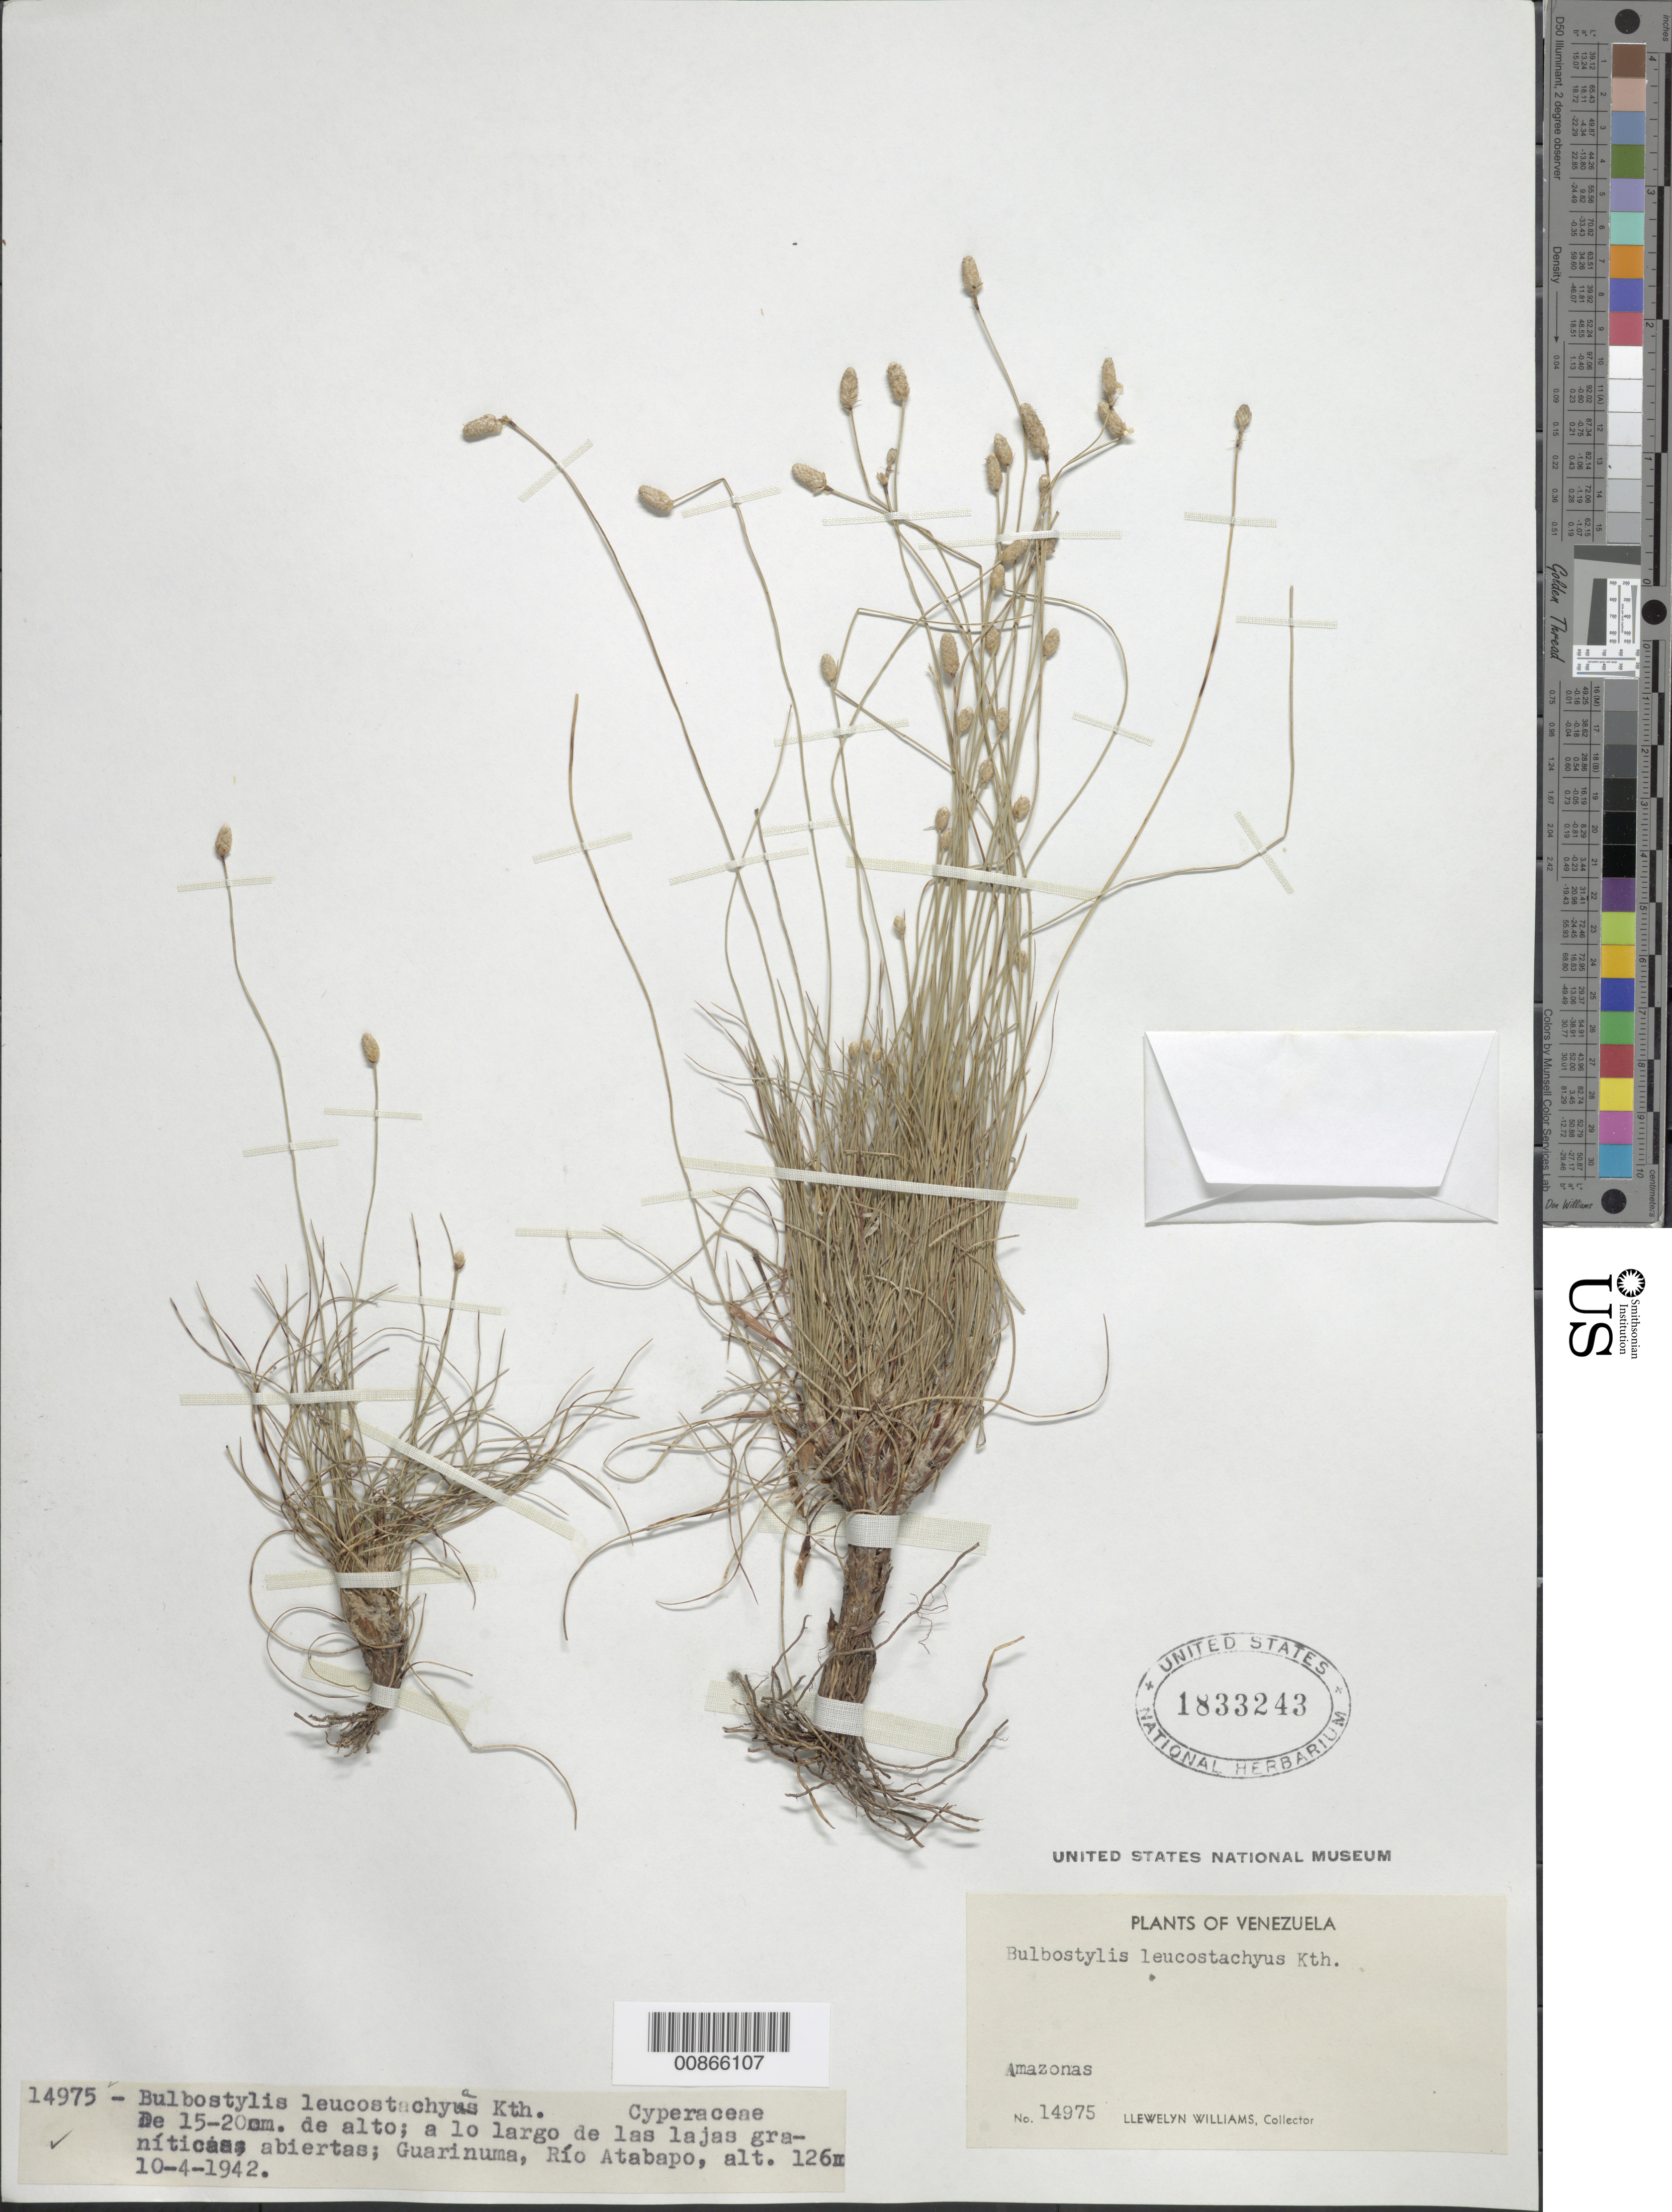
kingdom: Plantae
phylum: Tracheophyta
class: Liliopsida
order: Poales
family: Cyperaceae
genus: Bulbostylis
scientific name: Bulbostylis leucostachya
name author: (Kunth) Kunth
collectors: Ll. Williams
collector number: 14975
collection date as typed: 10-Apr-42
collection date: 1942-04-10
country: Venezuela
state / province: Amazonas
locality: Guarinuma, Río Atabapo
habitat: Lajas graníticas abiertas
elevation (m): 126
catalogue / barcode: US 1833243